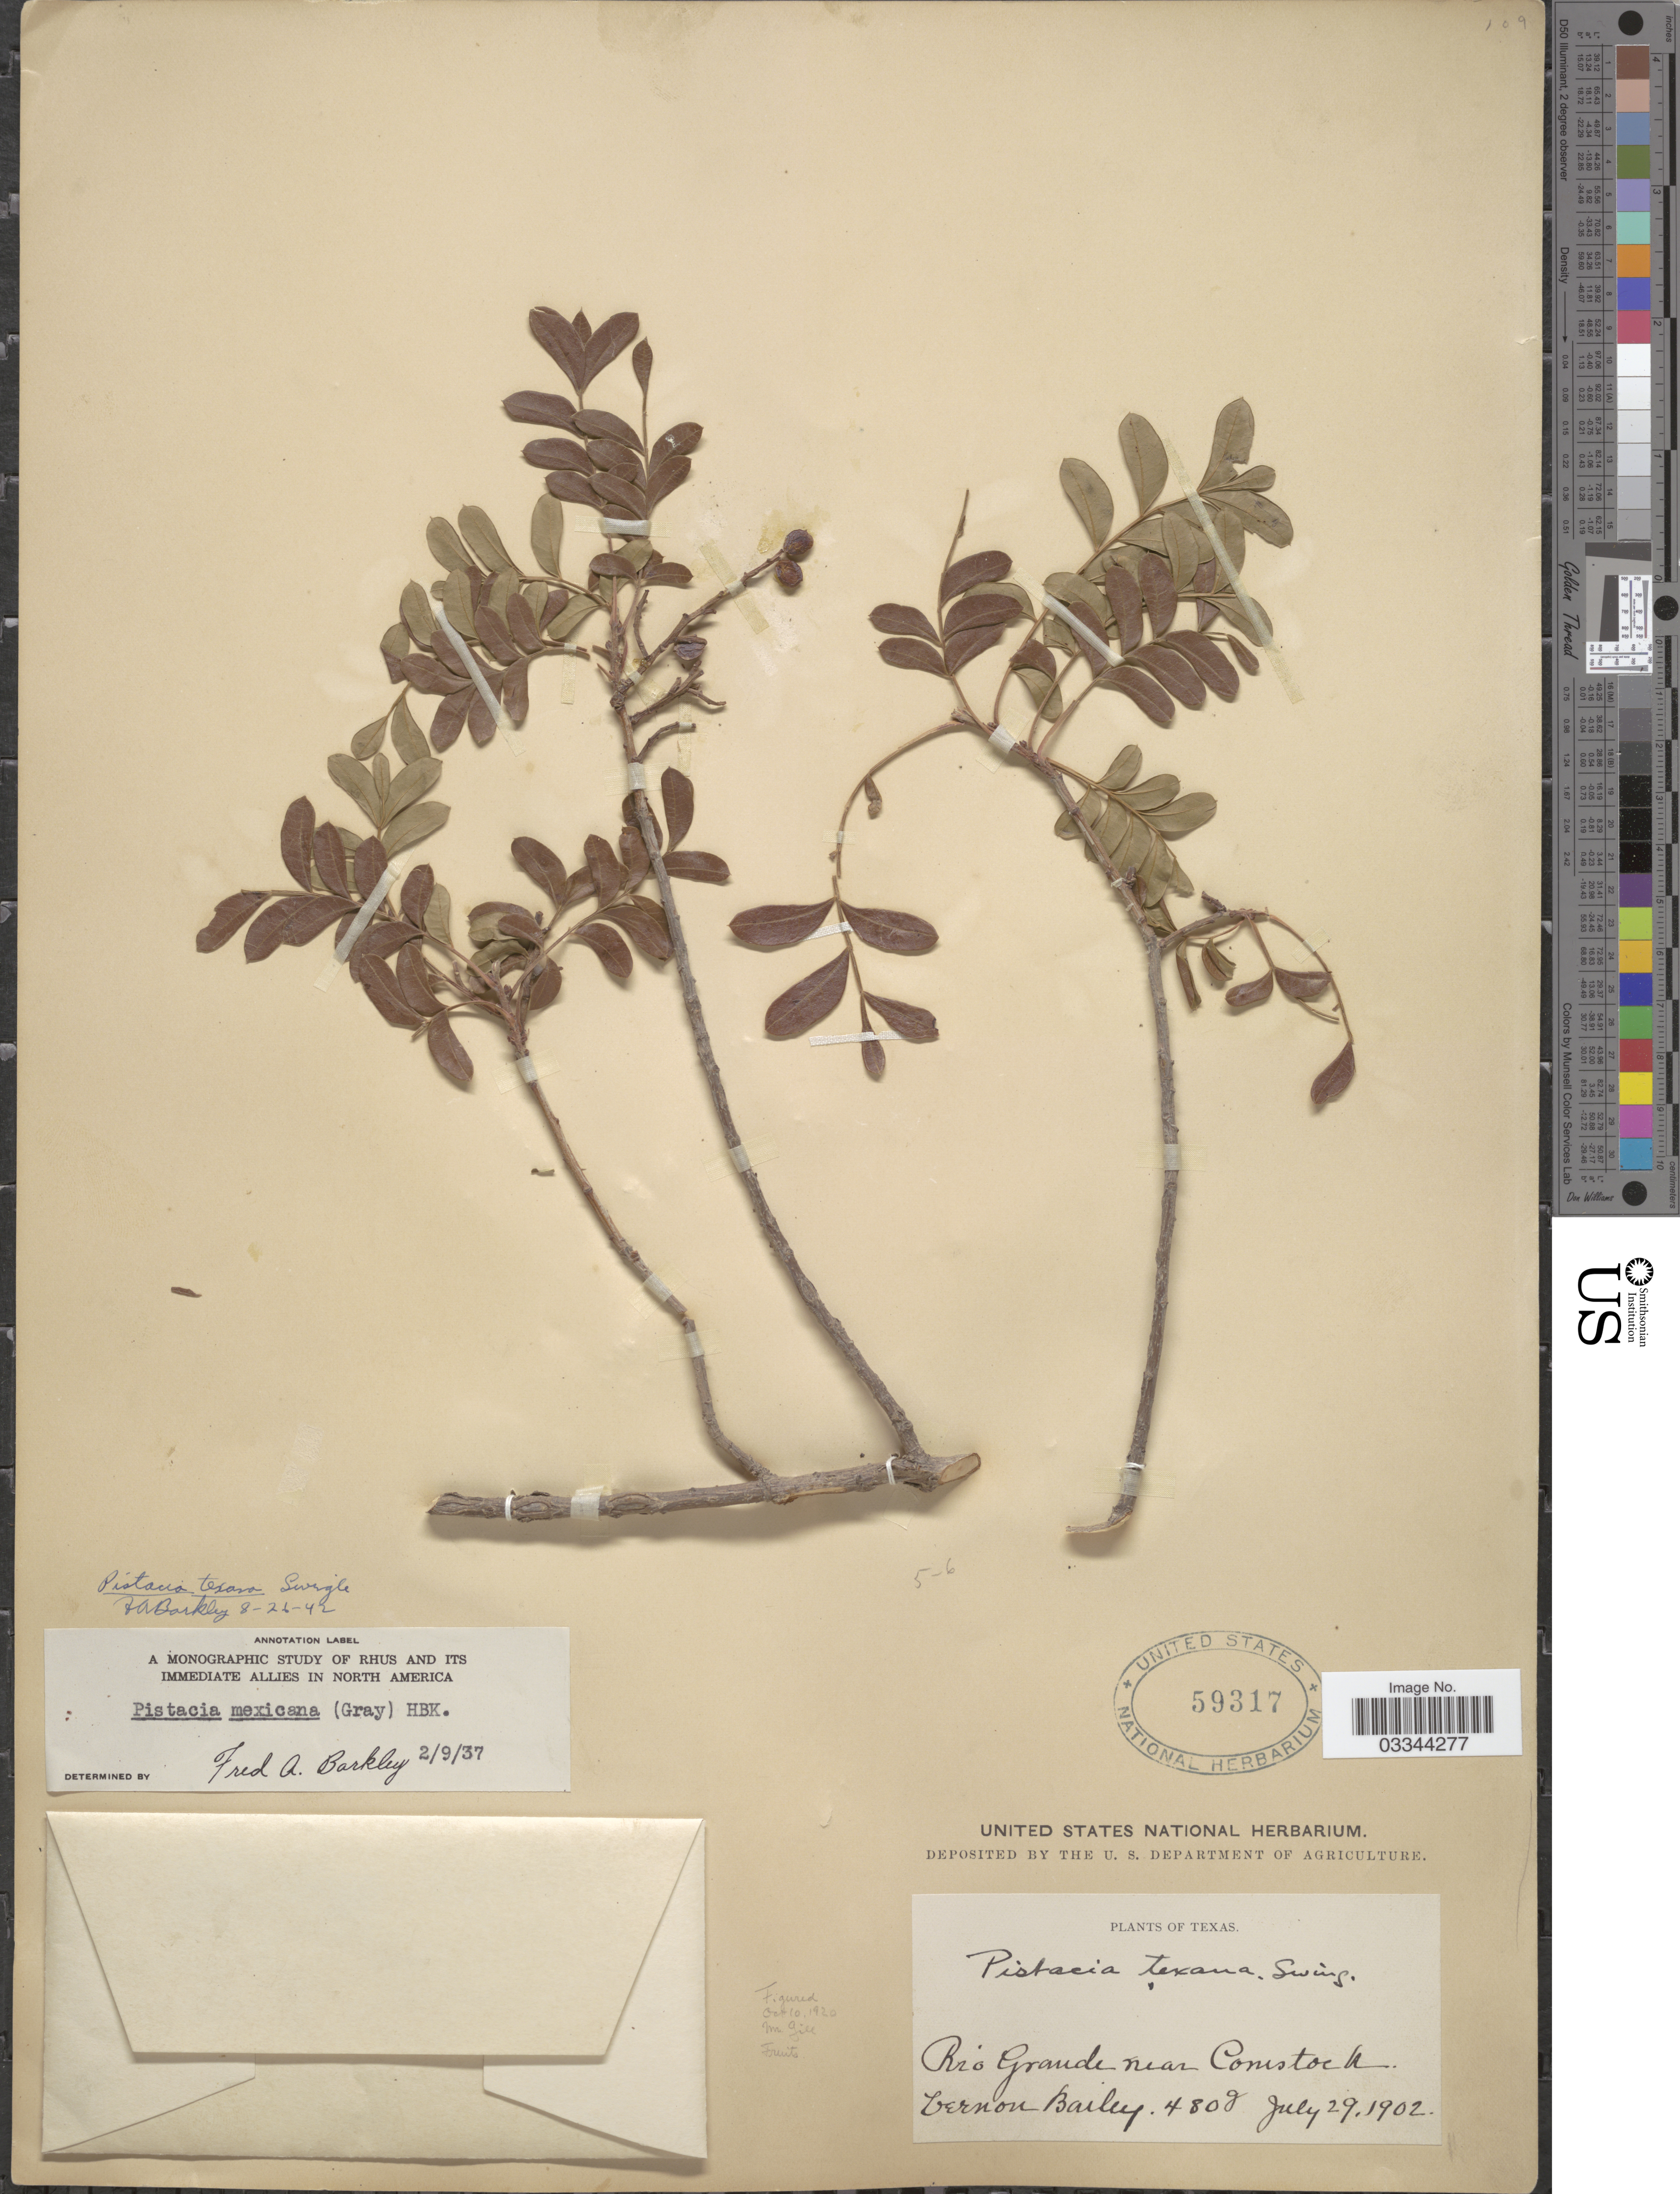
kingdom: Plantae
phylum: Tracheophyta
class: Magnoliopsida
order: Sapindales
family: Anacardiaceae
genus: Pistacia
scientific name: Pistacia mexicana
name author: Kunth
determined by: Mitchell, John D.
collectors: V. O. Bailey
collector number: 480g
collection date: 1902-07-29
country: United States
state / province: Texas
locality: Rio Grande near Comstock.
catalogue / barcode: US 59317